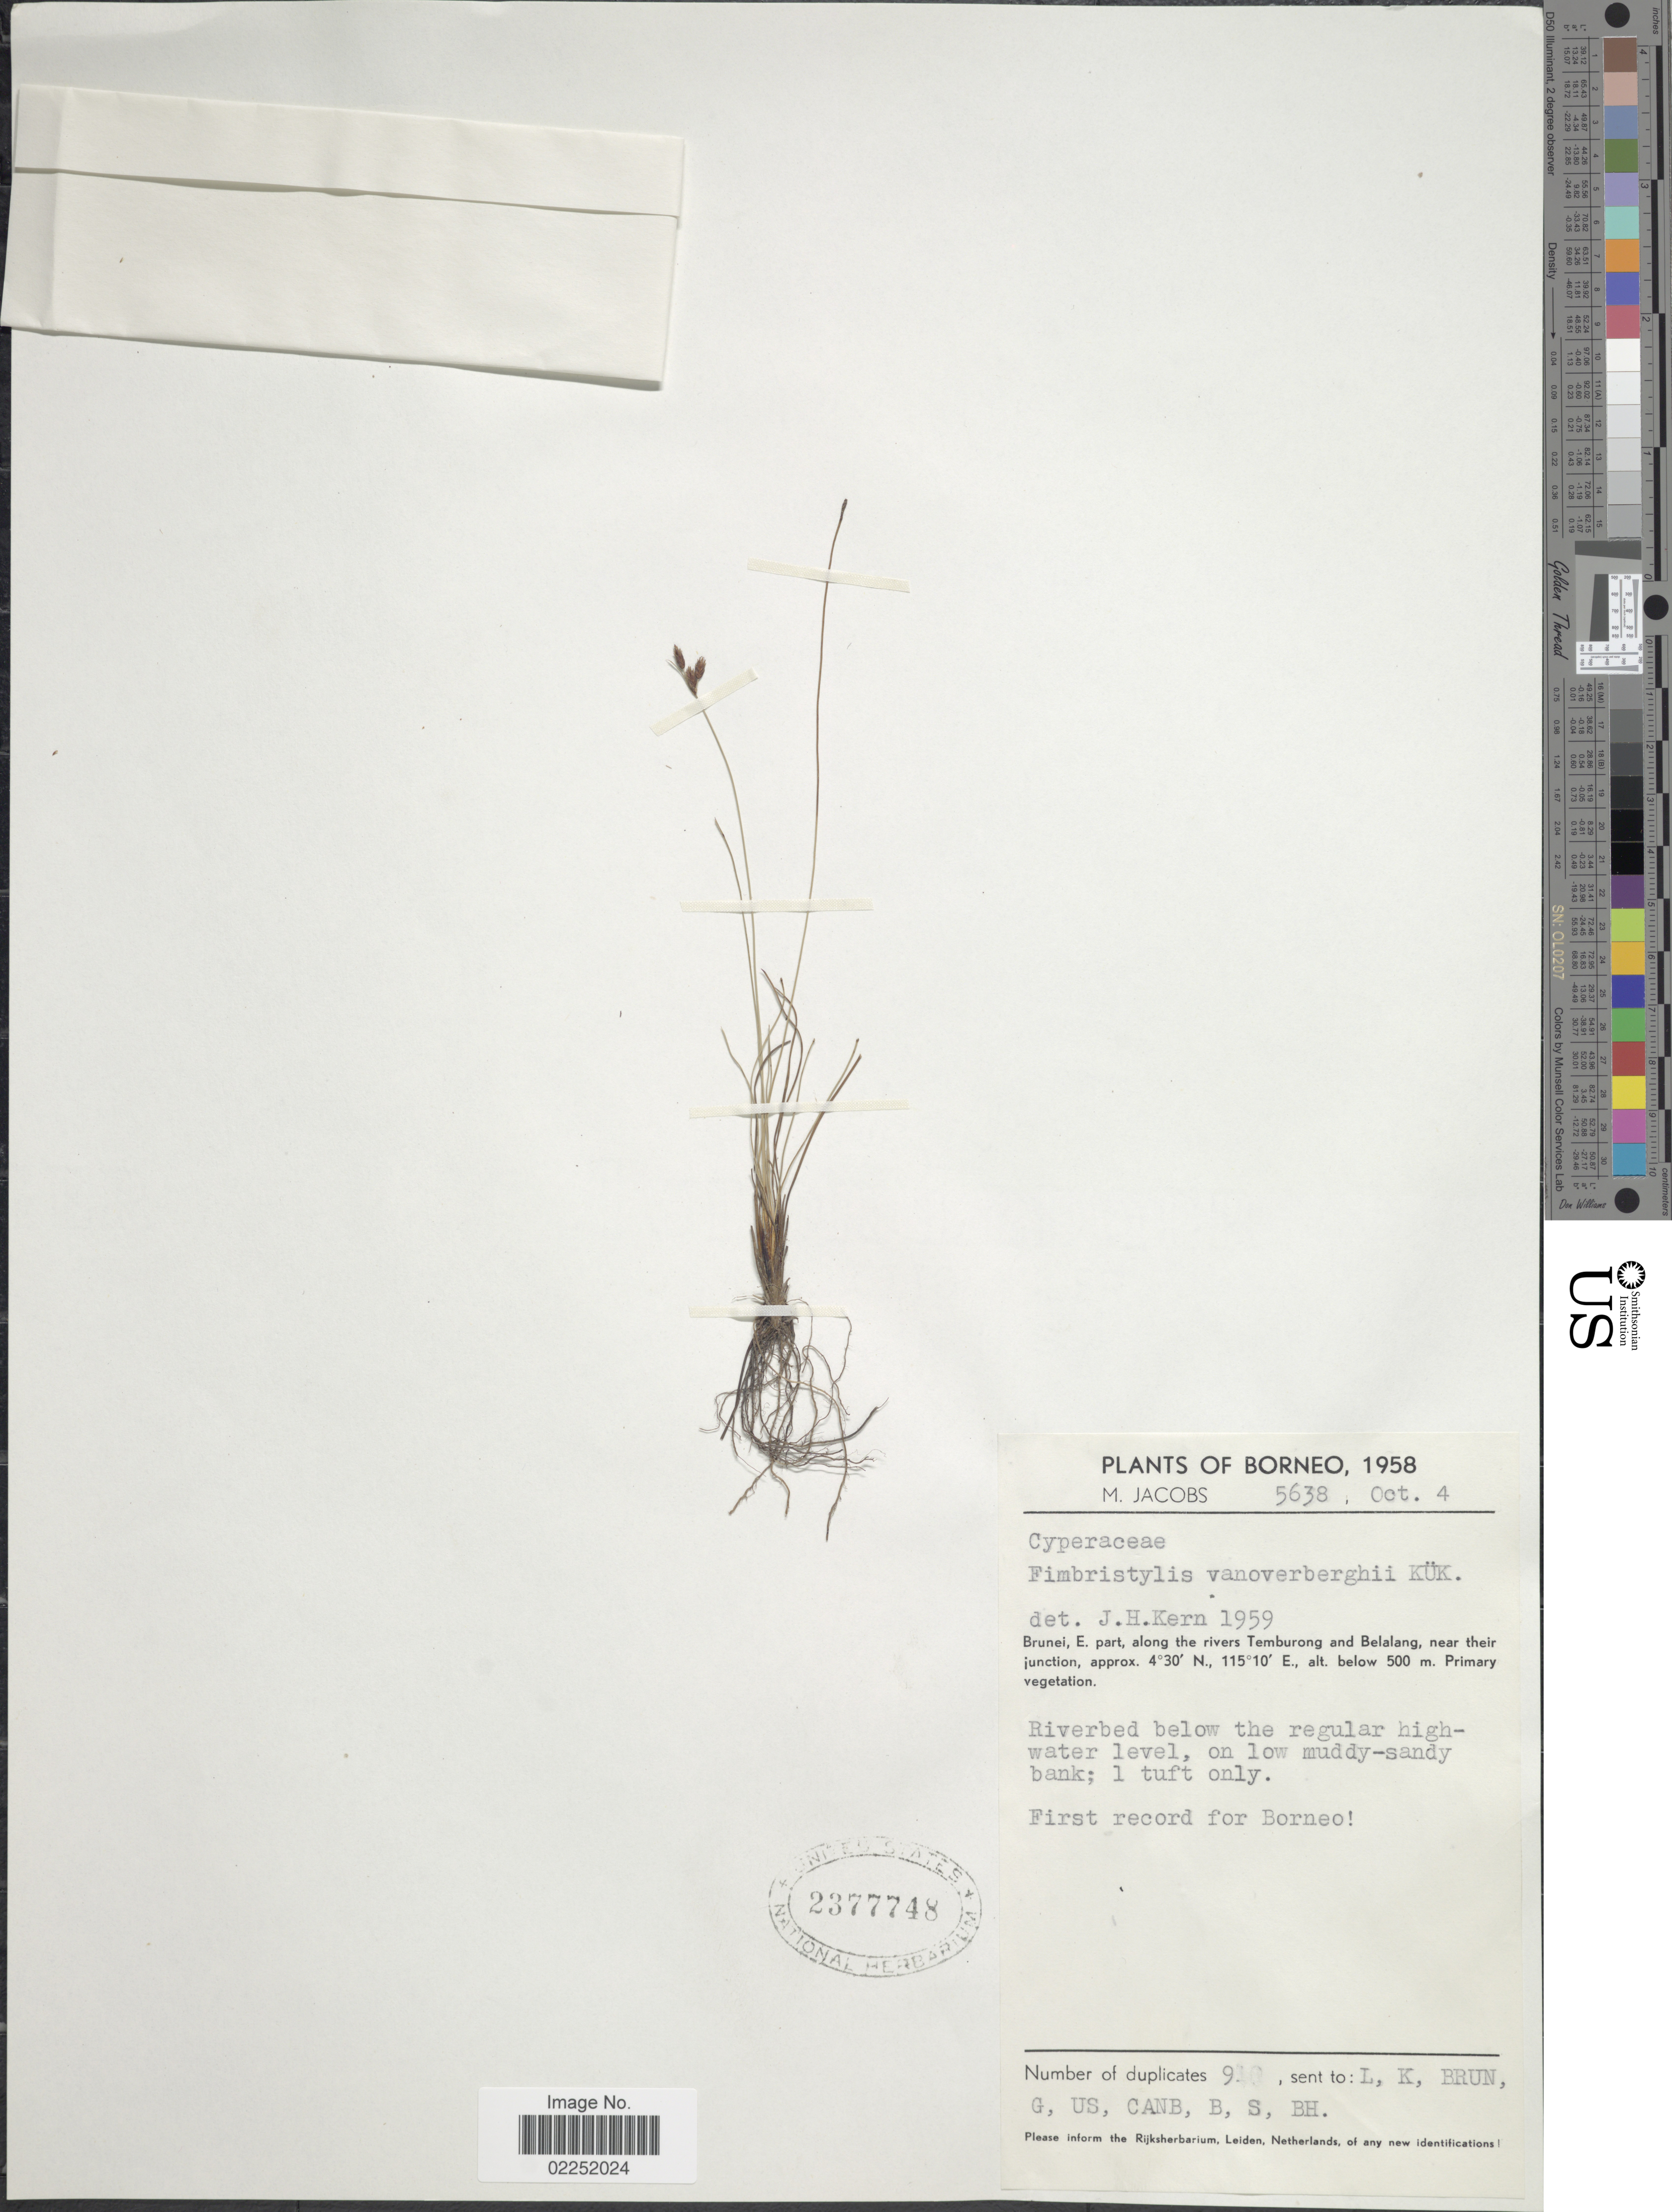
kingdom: Plantae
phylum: Tracheophyta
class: Liliopsida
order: Poales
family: Cyperaceae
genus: Fimbristylis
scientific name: Fimbristylis vanoverberghii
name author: Kük.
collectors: M. Jacobs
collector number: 5638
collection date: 1958-10-04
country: Brunei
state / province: Temburong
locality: Borneo, E. part, along the rivers Temburong and Belalang, near their junction. Primary vegetation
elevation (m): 500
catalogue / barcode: US 2377748